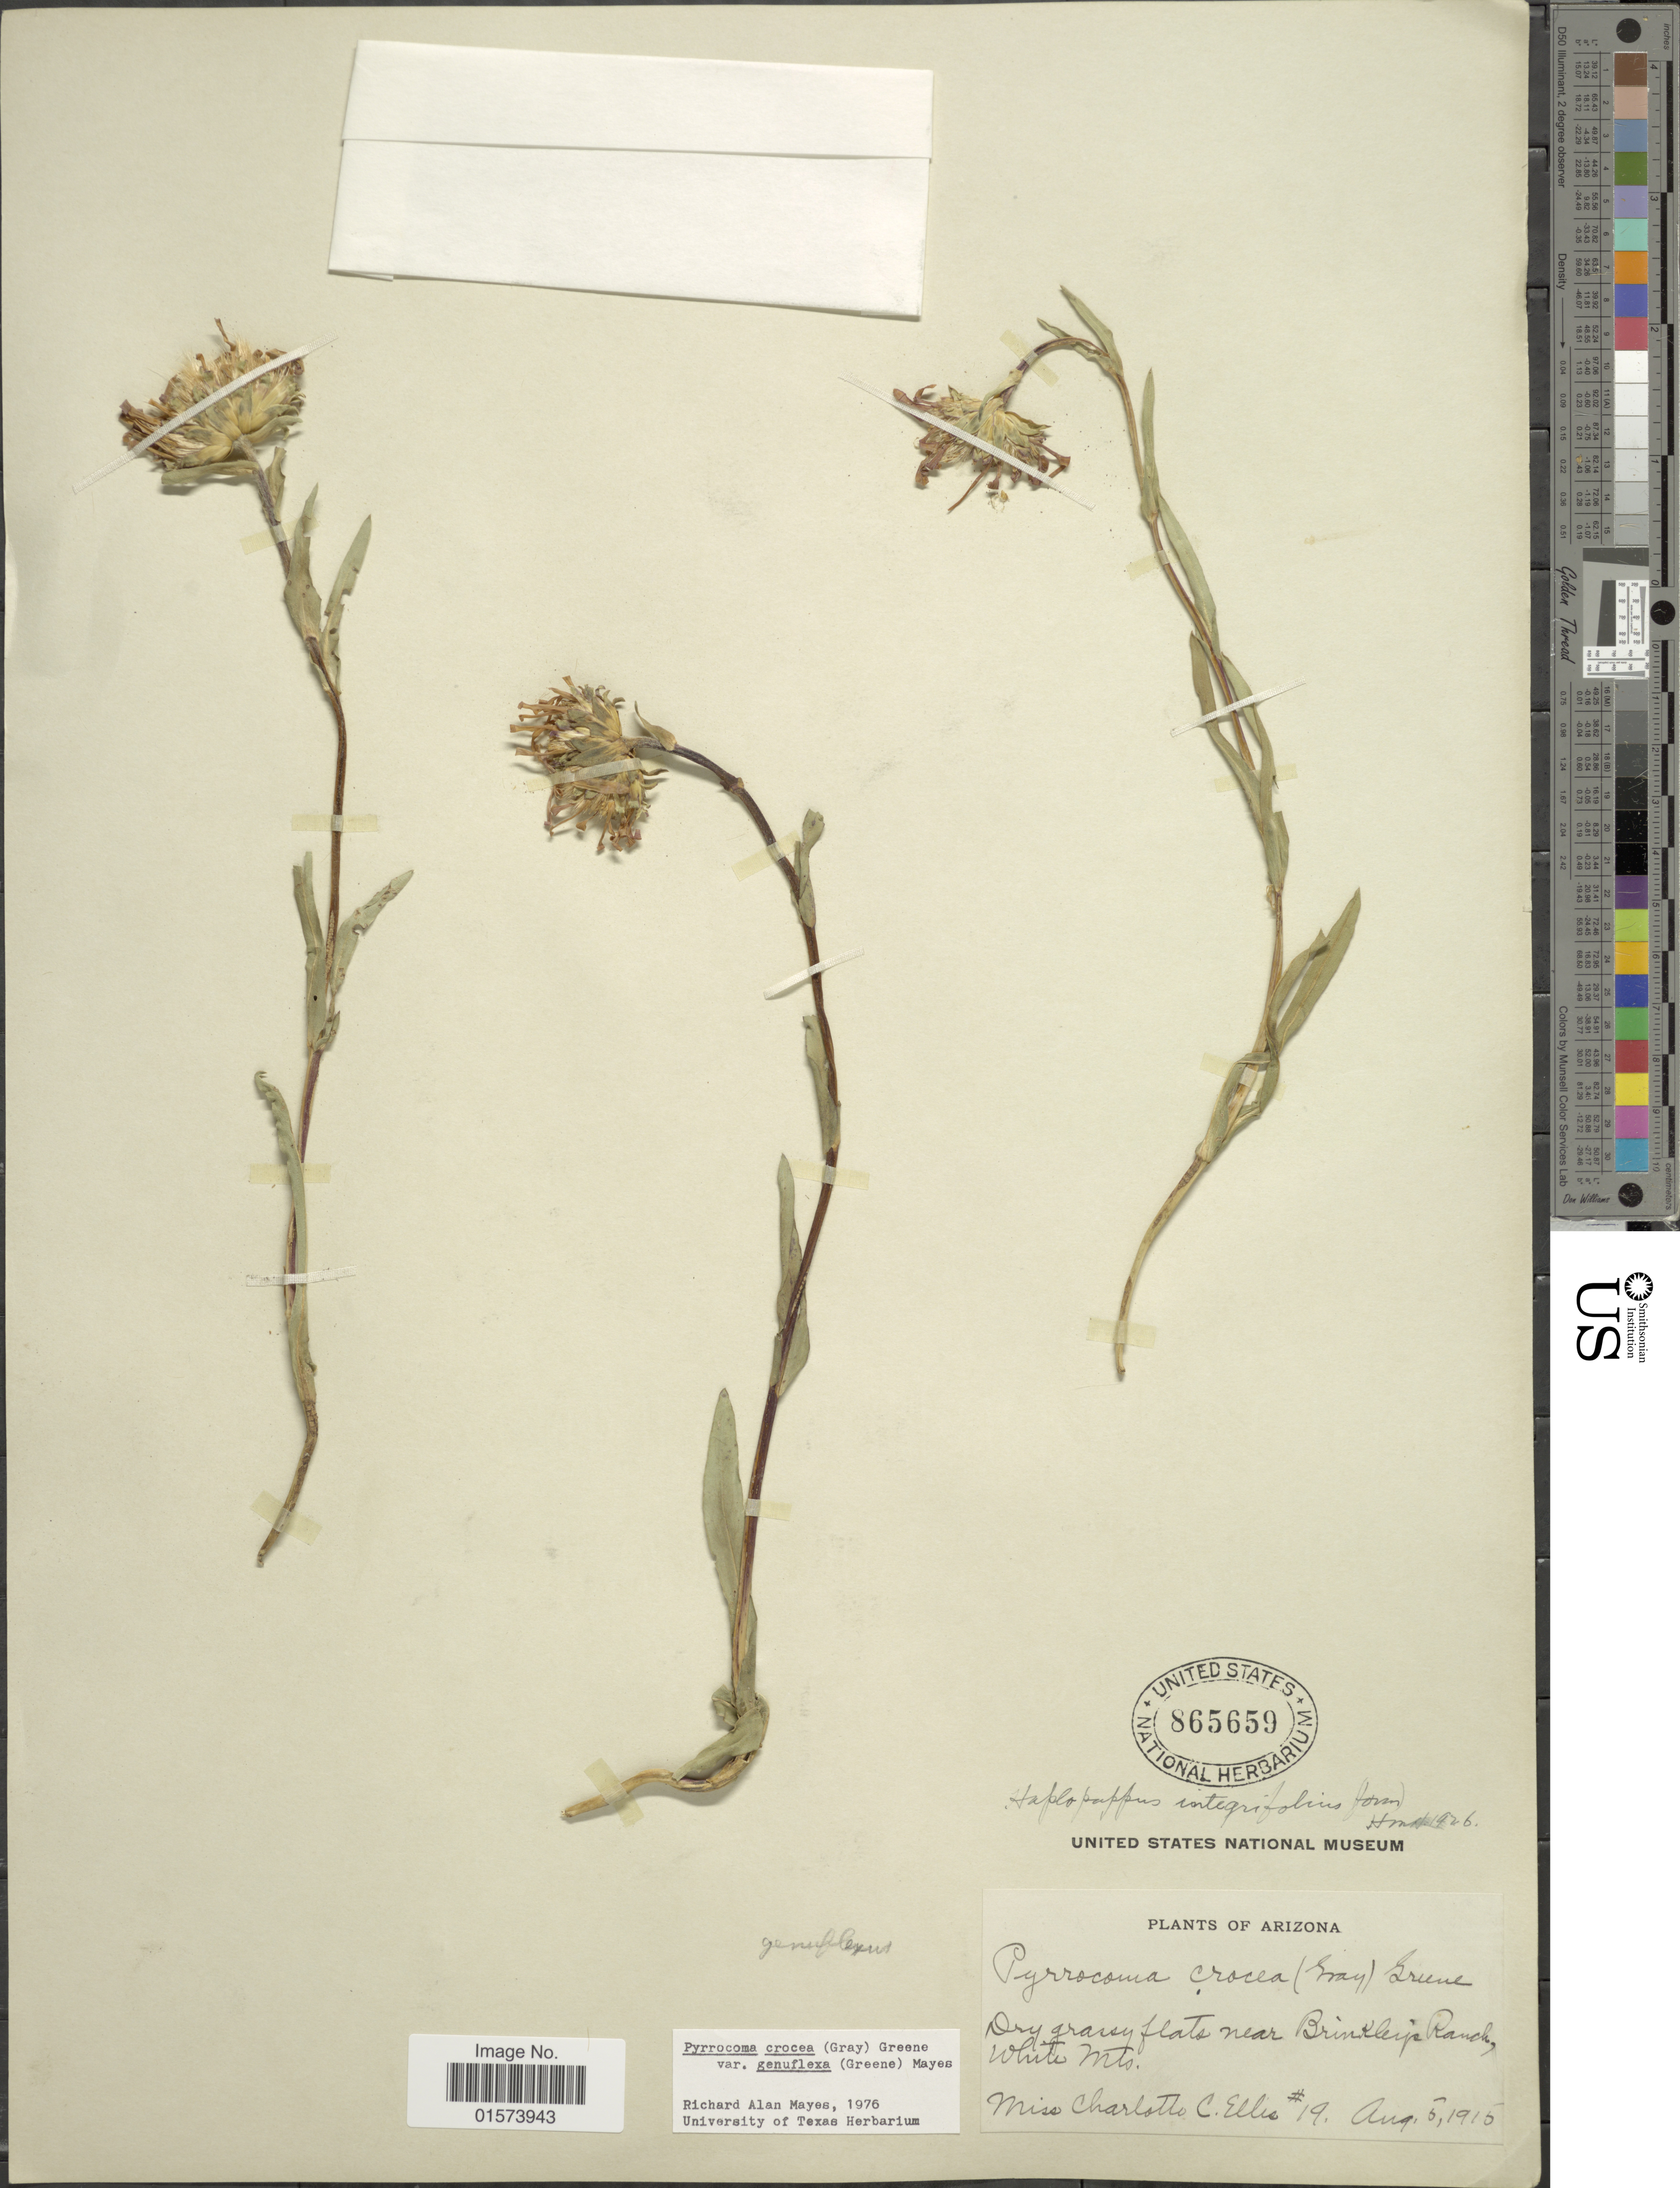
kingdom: Plantae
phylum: Tracheophyta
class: Magnoliopsida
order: Asterales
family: Asteraceae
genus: Pyrrocoma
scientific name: Pyrrocoma crocea var. genuflexa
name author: Mayes ex & D.J. Keil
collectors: C. C. Ellis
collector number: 19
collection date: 1915-08-05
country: United States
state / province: Arizona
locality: Dry grassy flats near Brinkleys Ranch, White Mts.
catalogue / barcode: US 865659